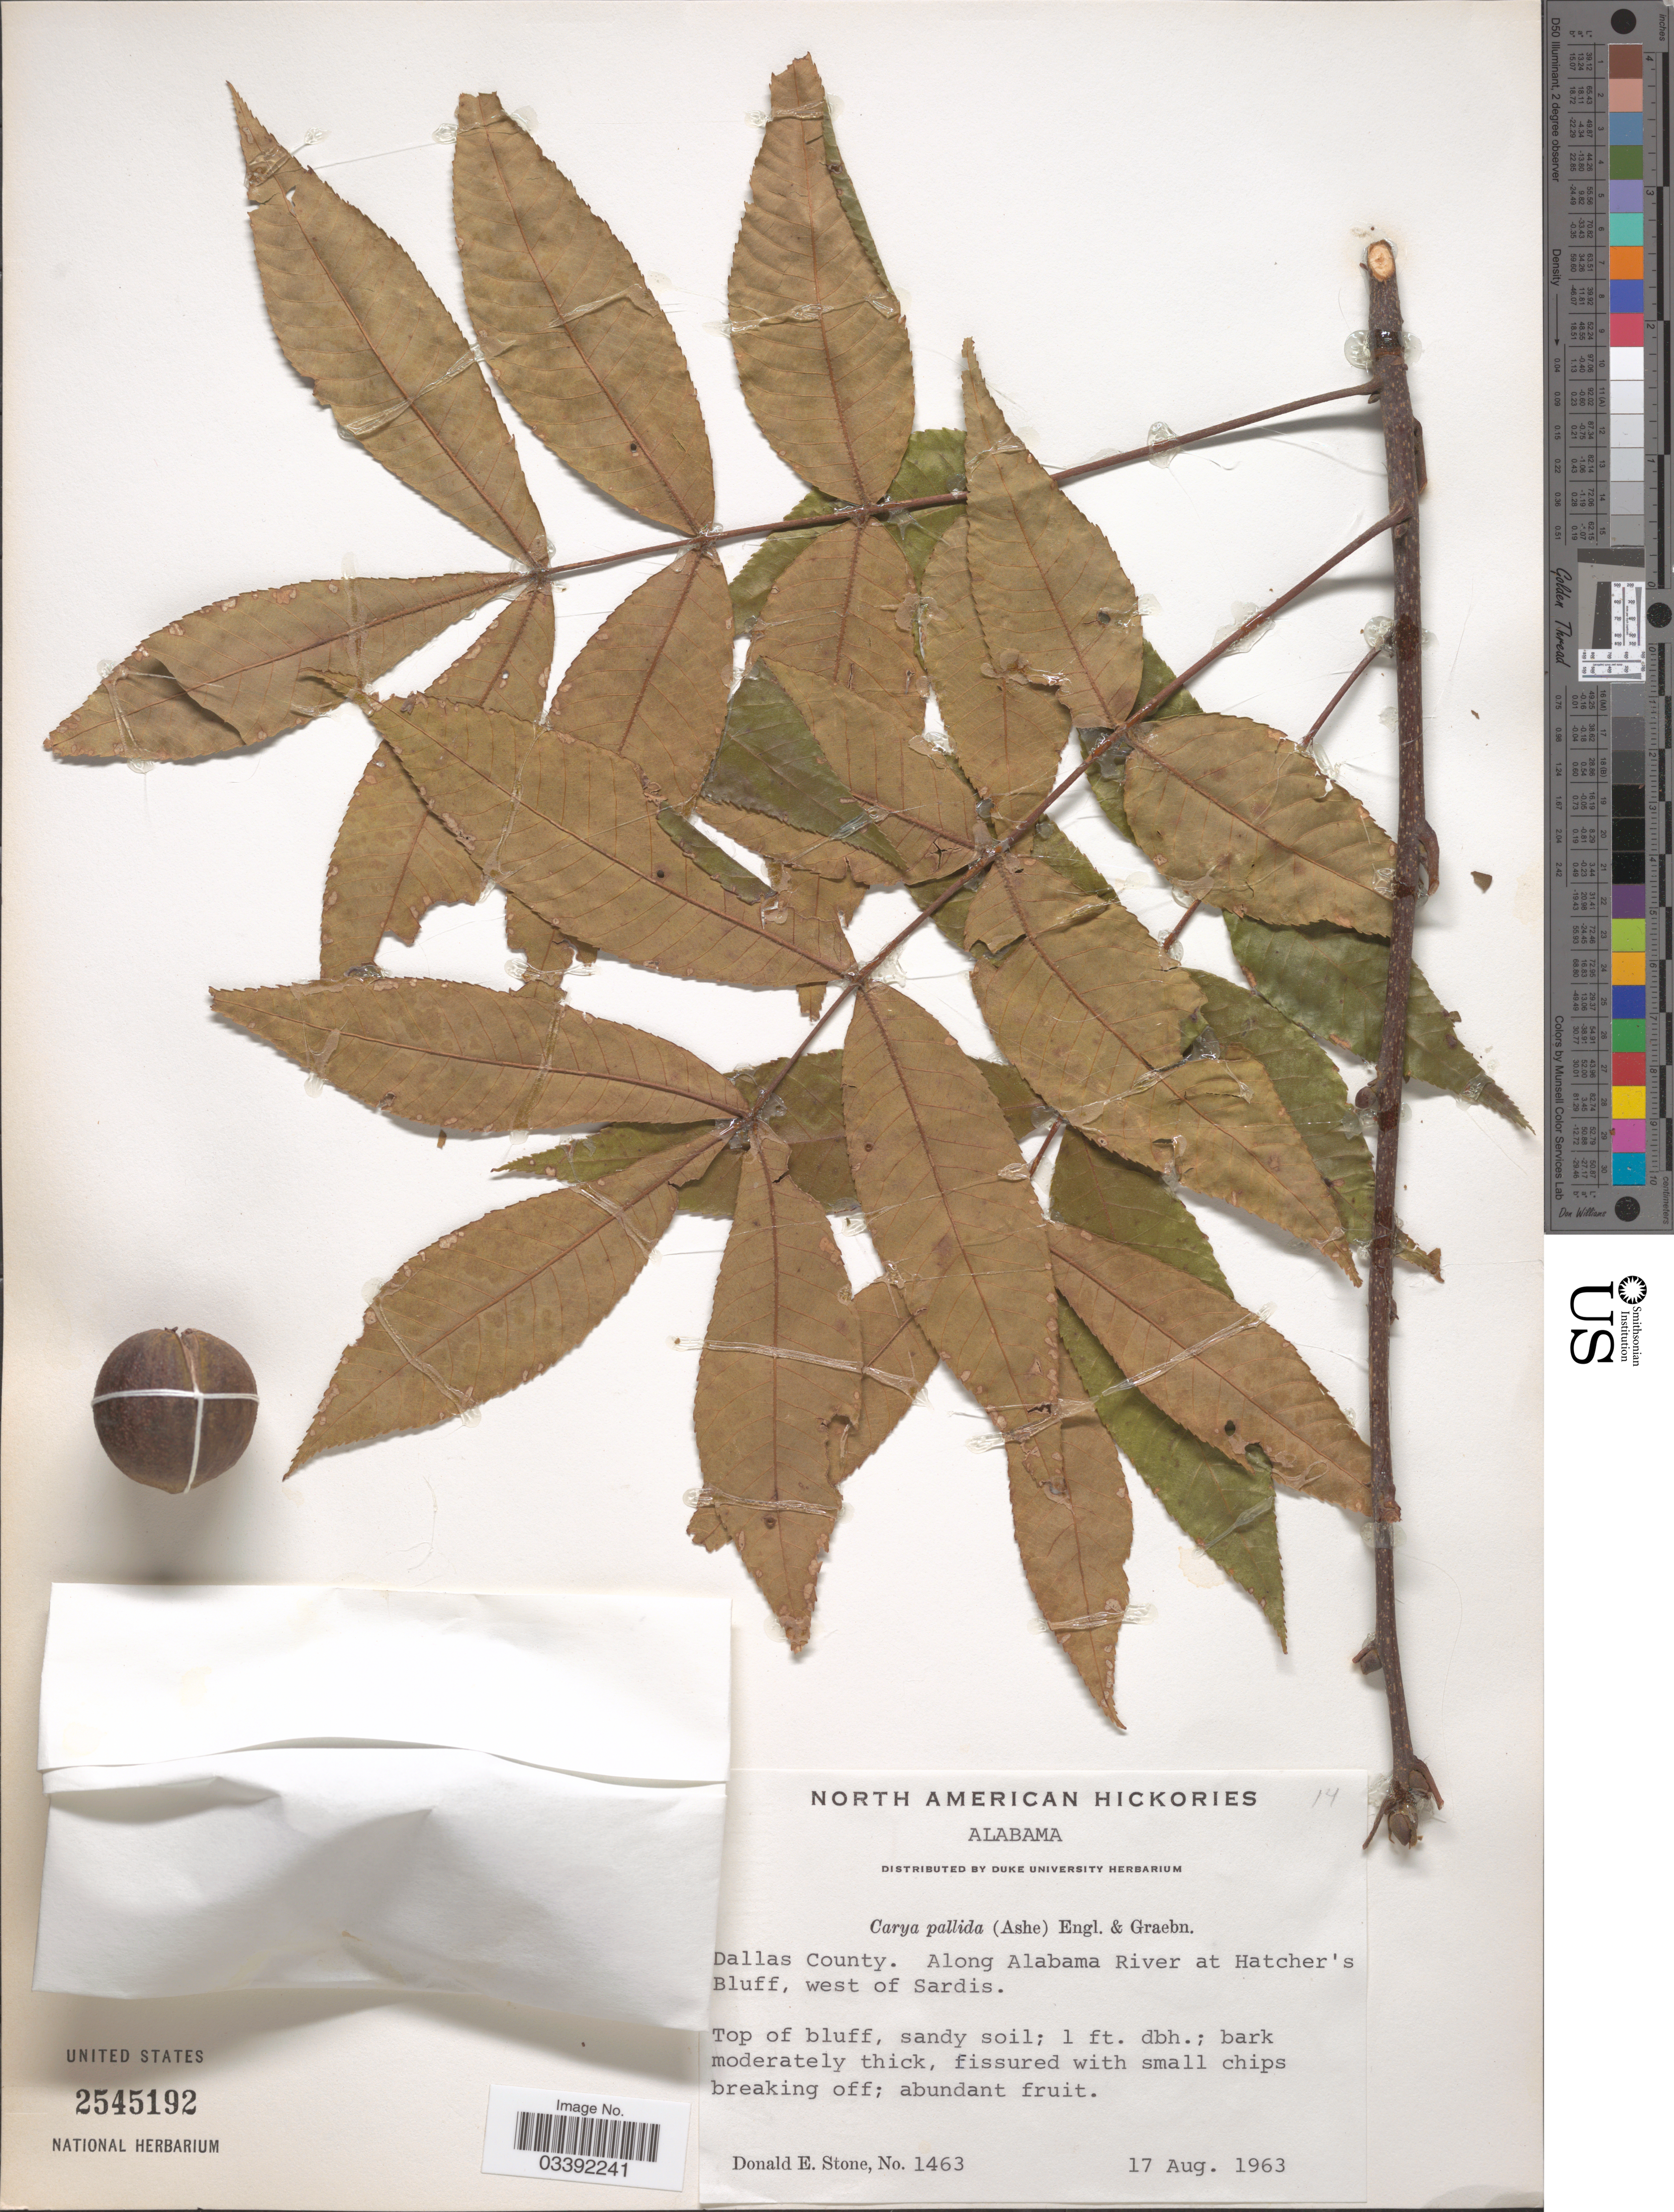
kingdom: Plantae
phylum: Tracheophyta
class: Magnoliopsida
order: Fagales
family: Juglandaceae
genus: Carya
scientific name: Carya pallida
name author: (Ashe) Engl. & Graebner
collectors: D. Stone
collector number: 1463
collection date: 1963-08-17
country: United States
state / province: Alabama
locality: Dallas County. Along Alabama River at Hatcher's Bluff, west of Sardis.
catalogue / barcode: US 2545192